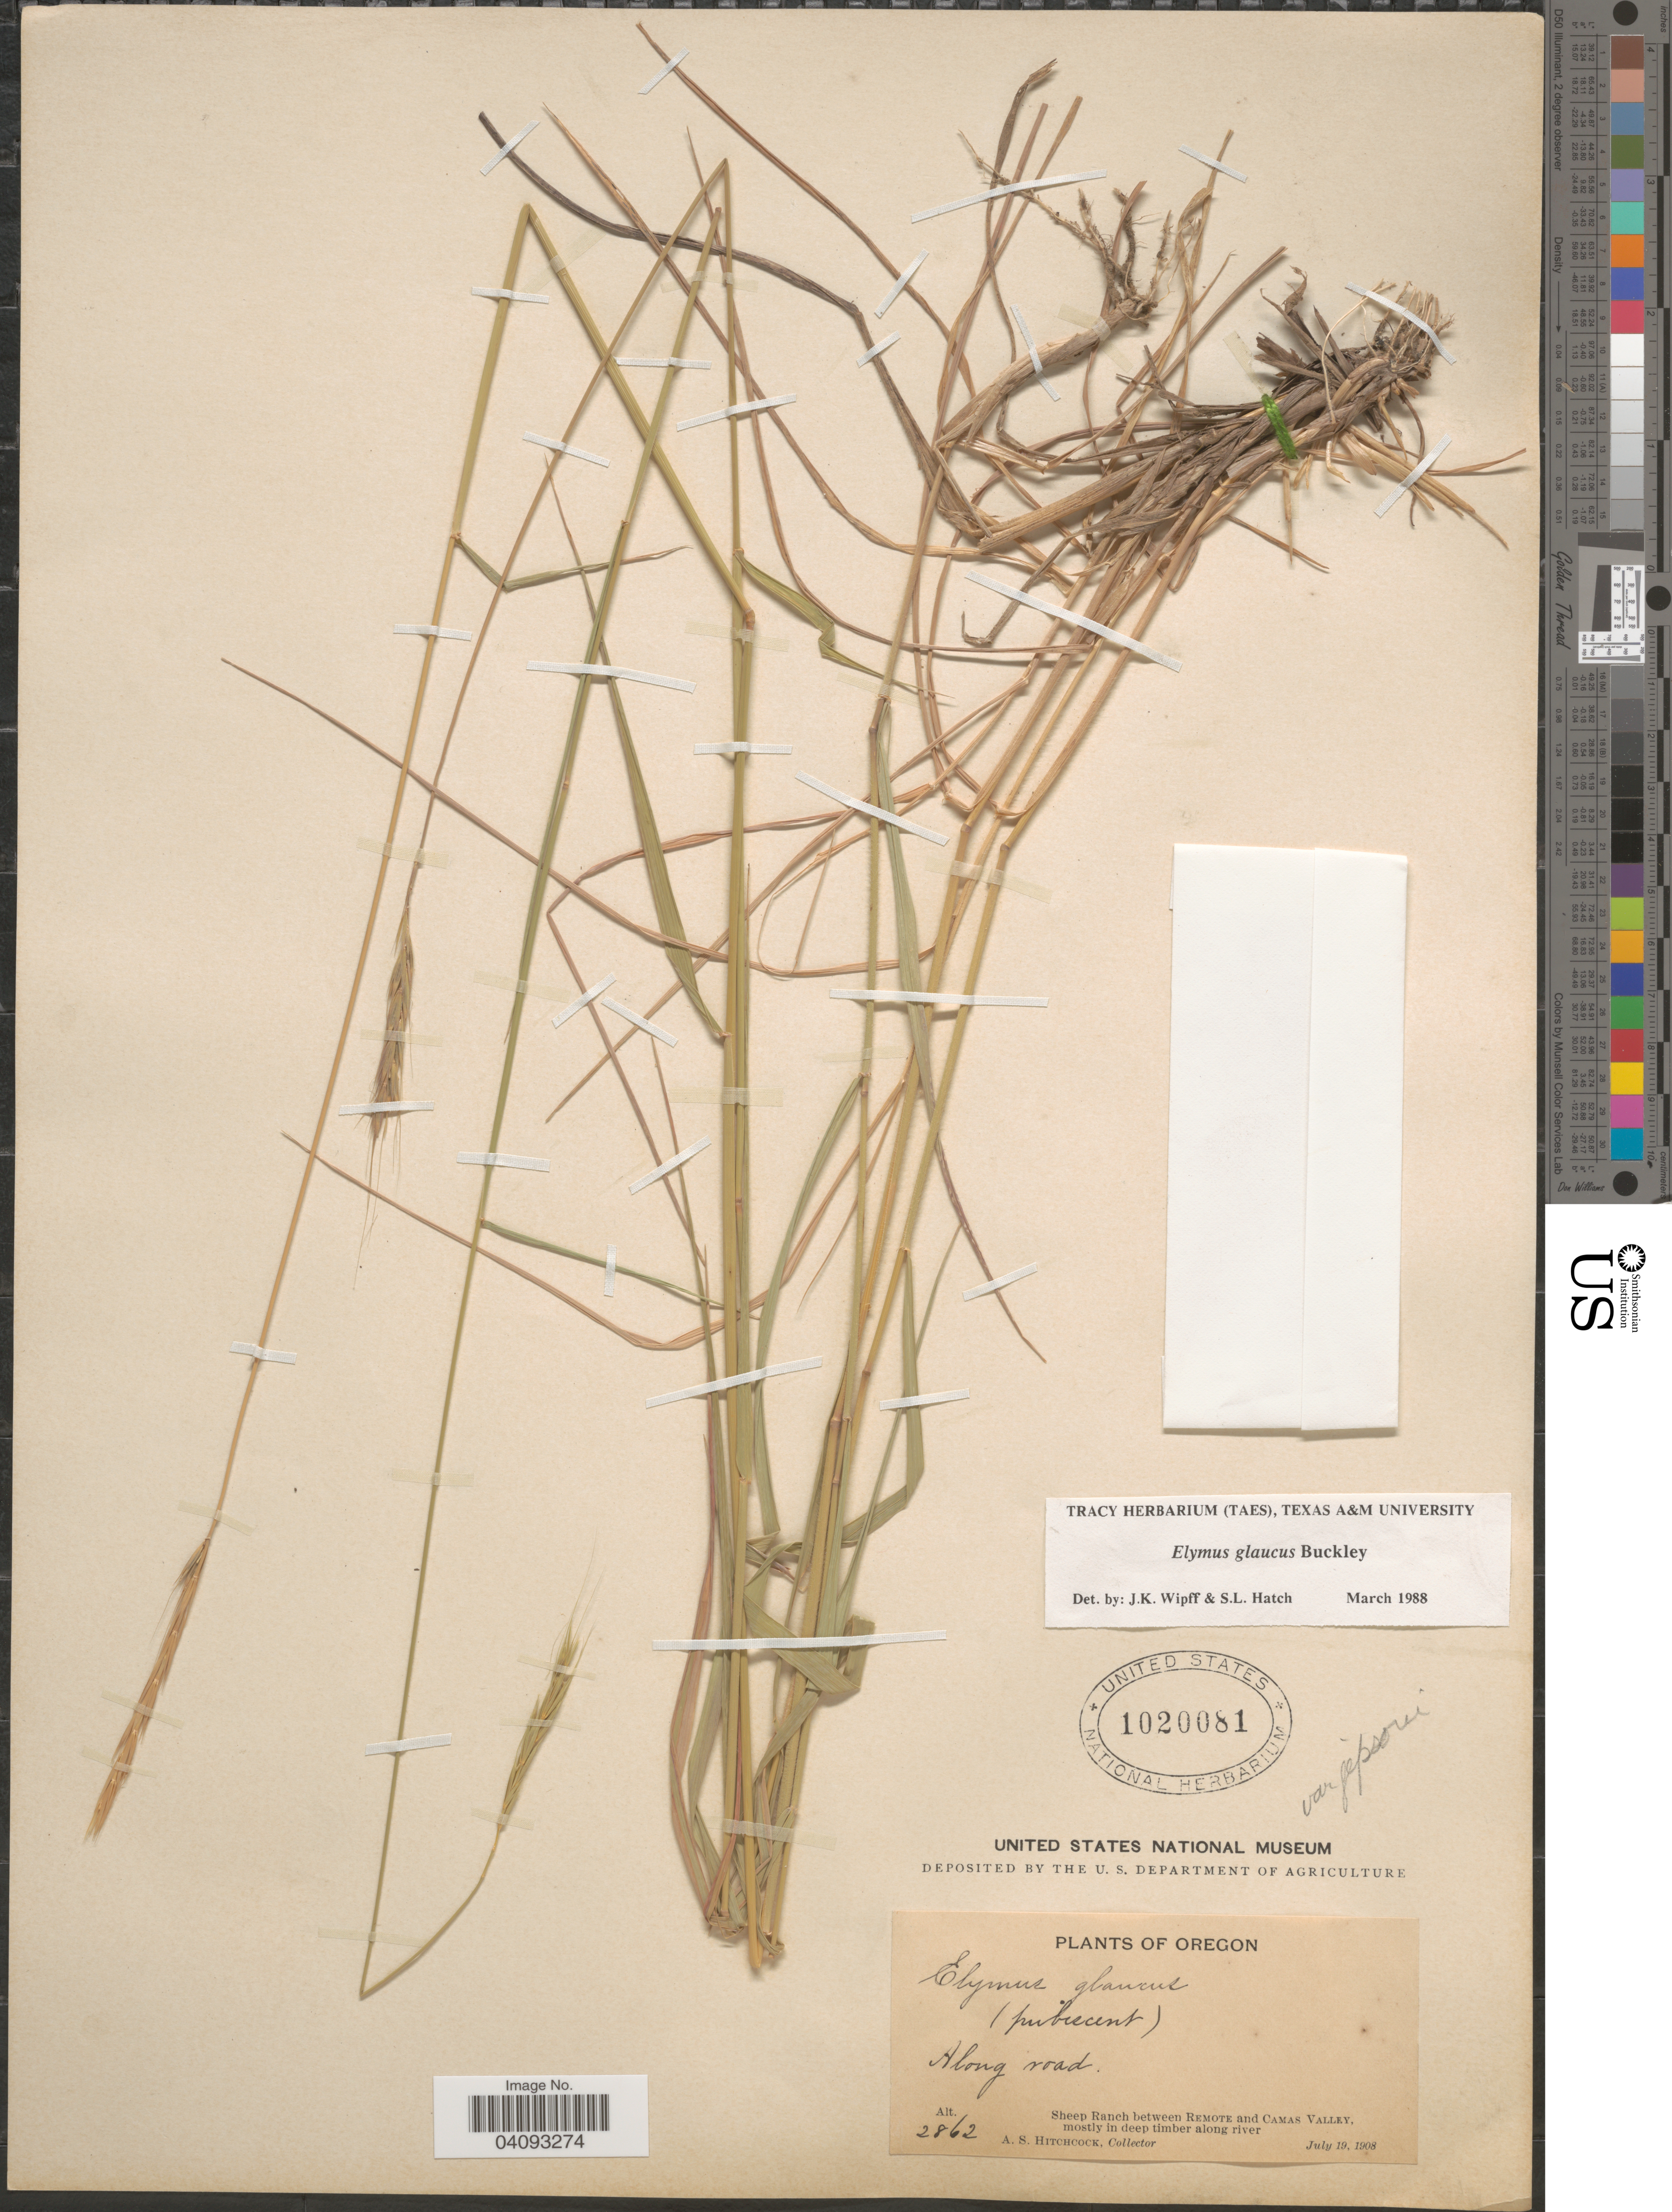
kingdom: Plantae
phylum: Tracheophyta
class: Liliopsida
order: Poales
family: Poaceae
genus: Elymus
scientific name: Elymus glaucus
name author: Buckley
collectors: A. S. Hitchcock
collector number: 2862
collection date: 1908-07-19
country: United States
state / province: Oregon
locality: Along road. Sheep Ranch between Remote and Camas Valley, mostly in deep timber along river.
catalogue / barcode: US 1020081